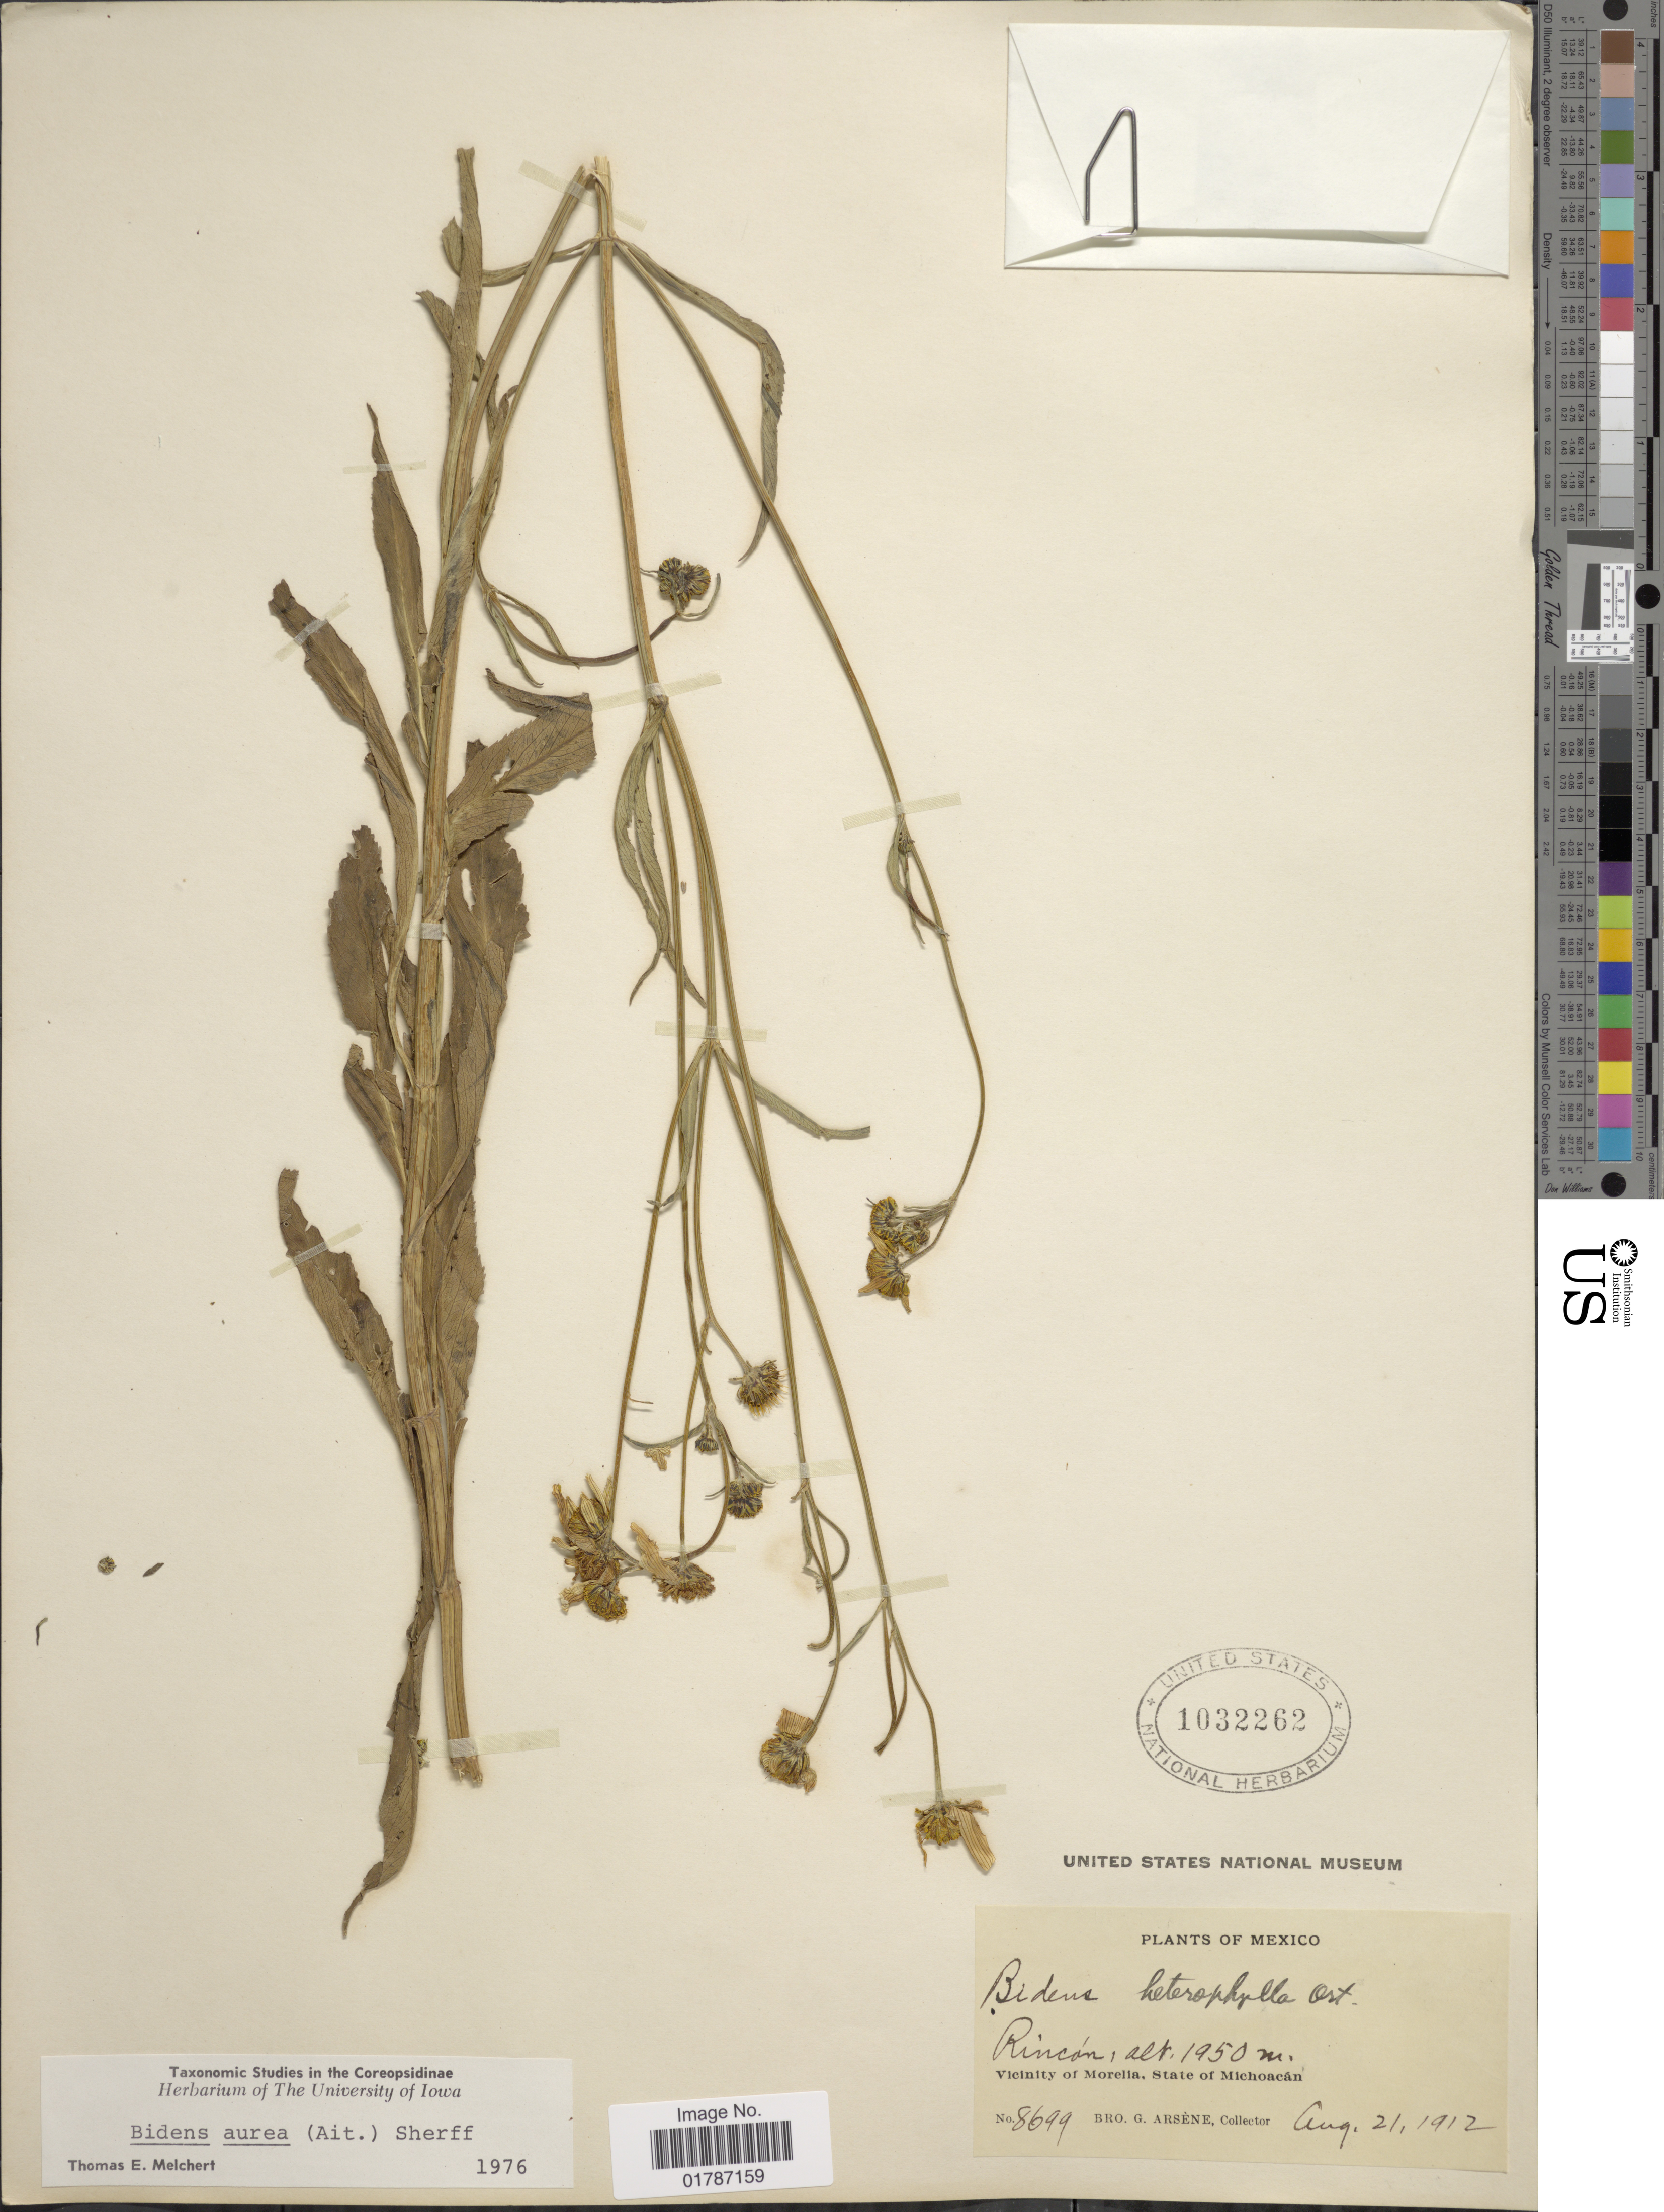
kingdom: Plantae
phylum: Tracheophyta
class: Magnoliopsida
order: Asterales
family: Asteraceae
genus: Bidens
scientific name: Bidens aurea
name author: (Aiton) Sherff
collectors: Bro. G. Arsène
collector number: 8699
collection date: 1912-08-21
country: Mexico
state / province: Michoacán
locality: Rincon, Vicinity of Morelia, State of Michoacan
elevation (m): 1950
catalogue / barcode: US 1032262